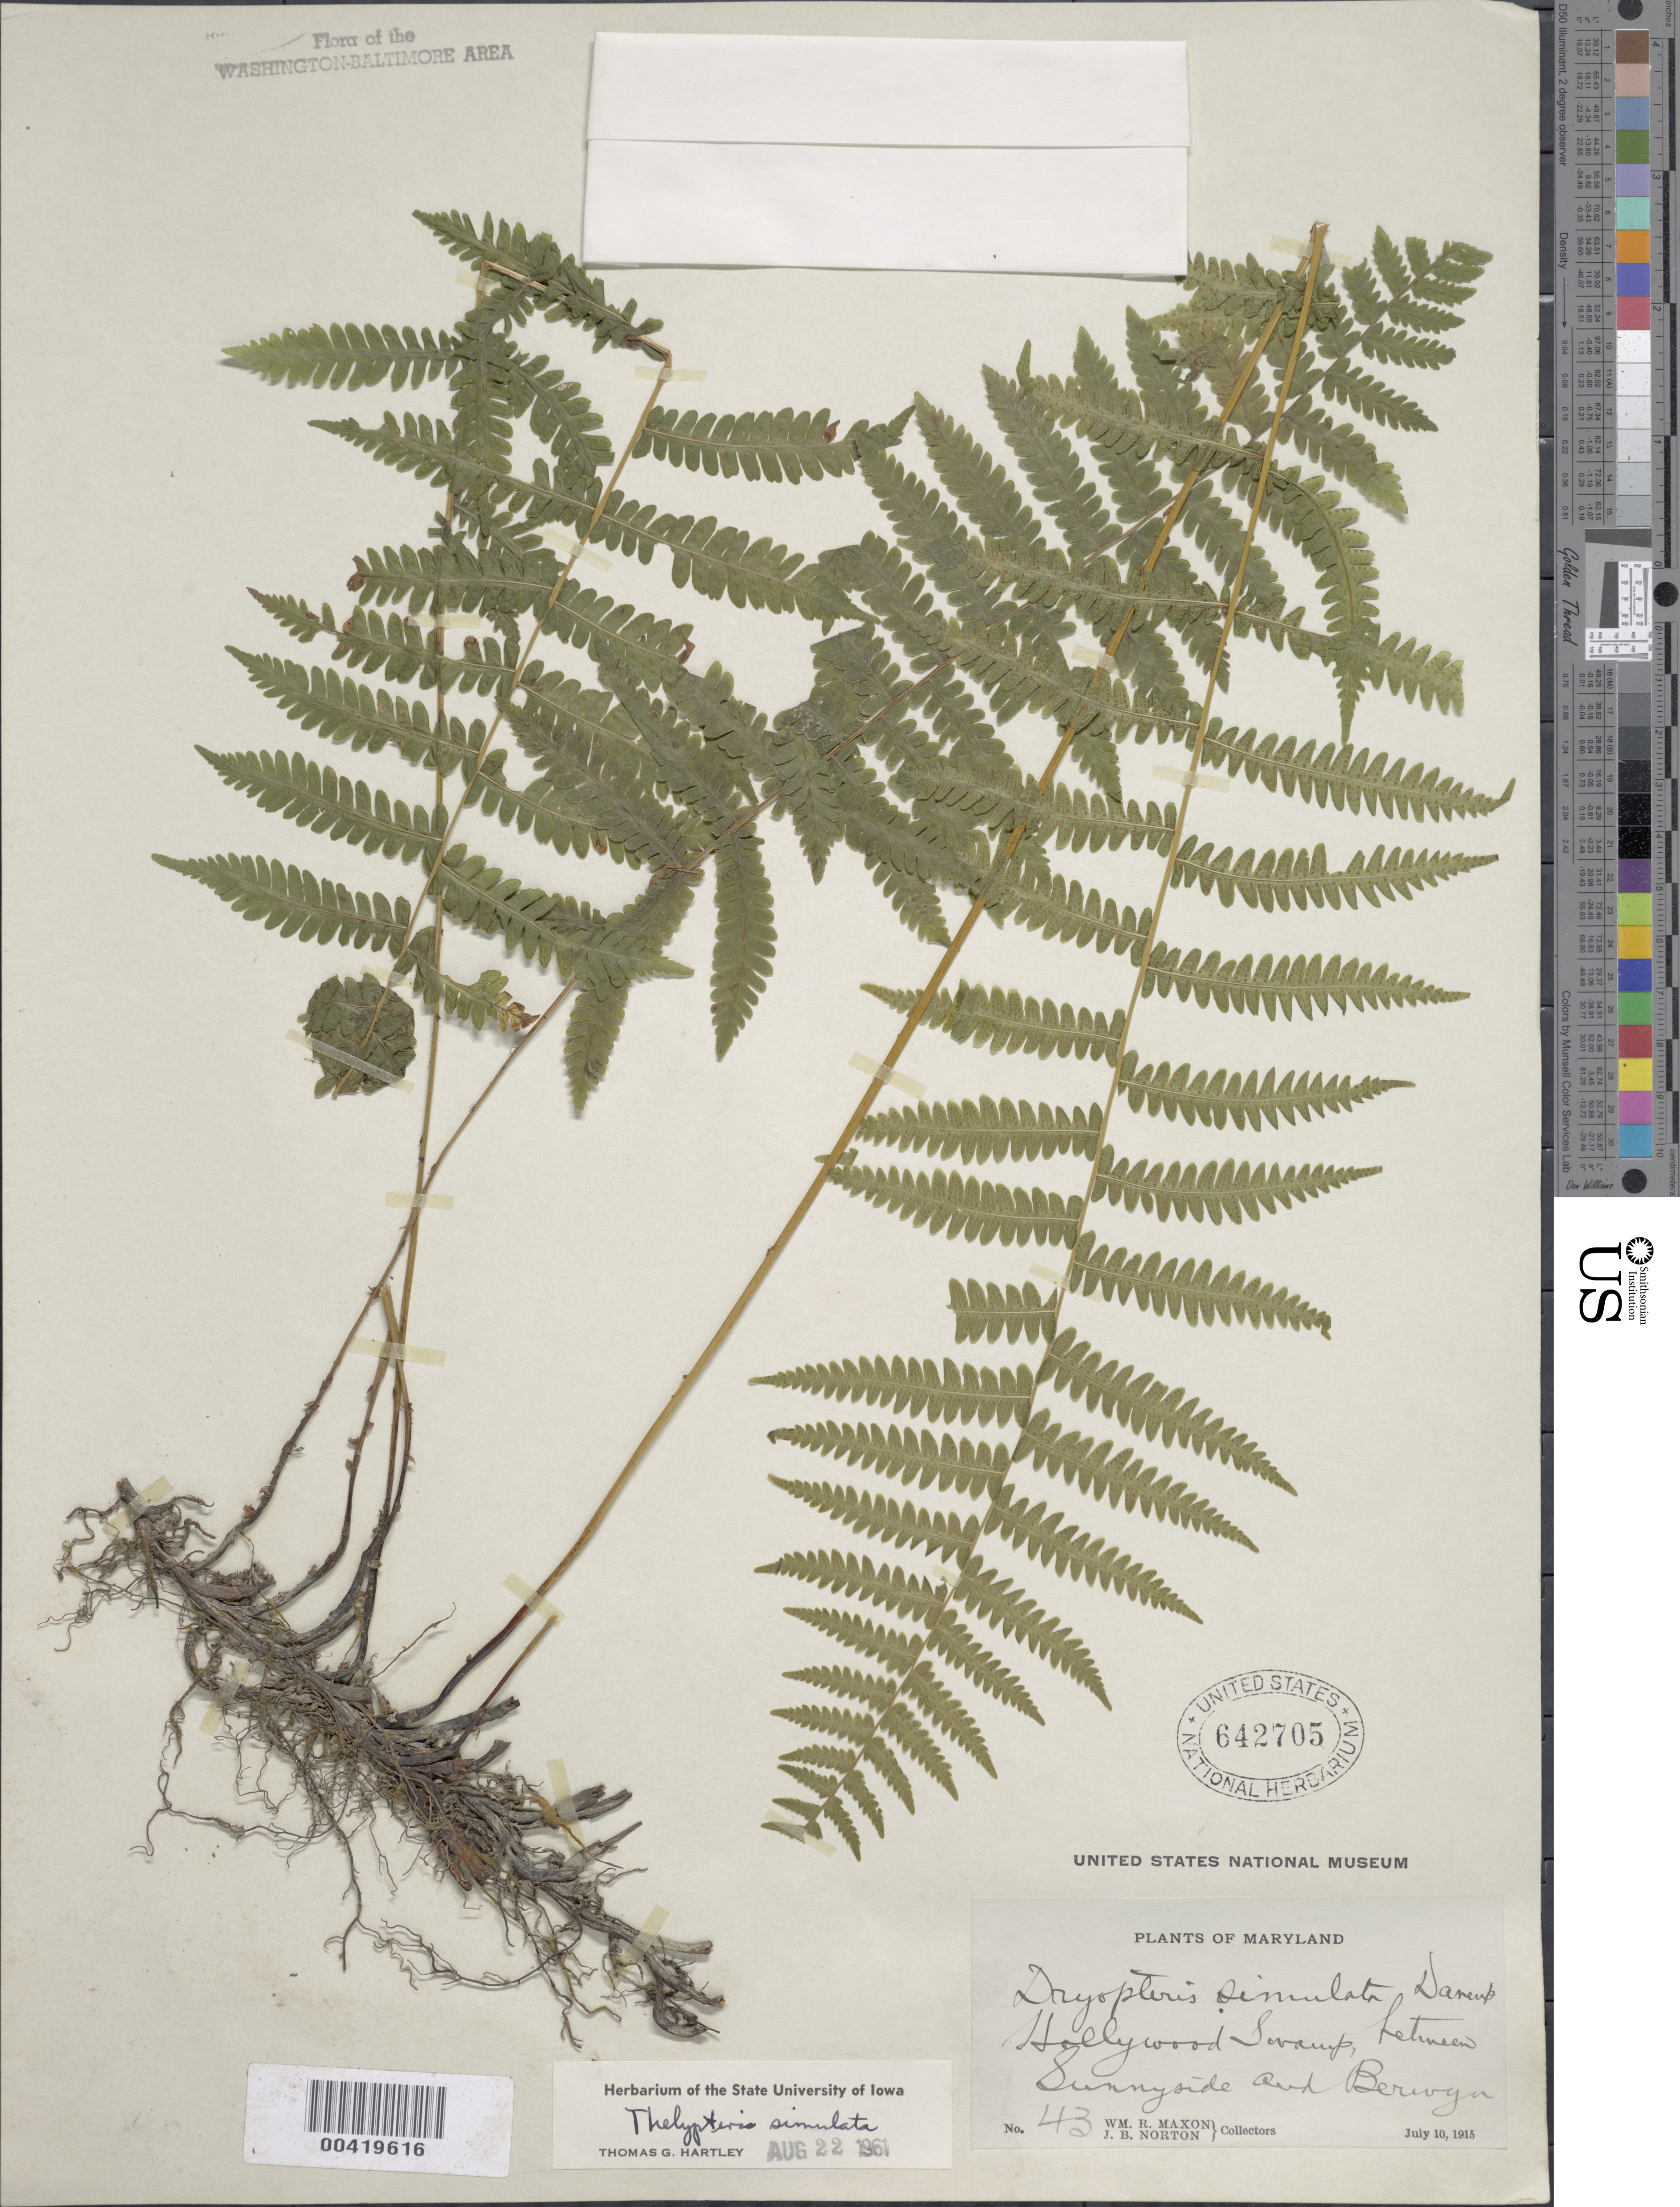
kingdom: Plantae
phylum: Tracheophyta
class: Polypodiopsida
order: Polypodiales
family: Thelypteridaceae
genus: Parathelypteris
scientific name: Parathelypteris simulata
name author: (Davenp.) Holttum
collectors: W. R. Maxon & J. Norton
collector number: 43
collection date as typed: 10 Jul 1915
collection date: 1915-07-10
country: United States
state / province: Maryland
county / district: Prince George's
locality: Hollywood Swamp, between Sunnyside and Berwyn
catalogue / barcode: US 642705